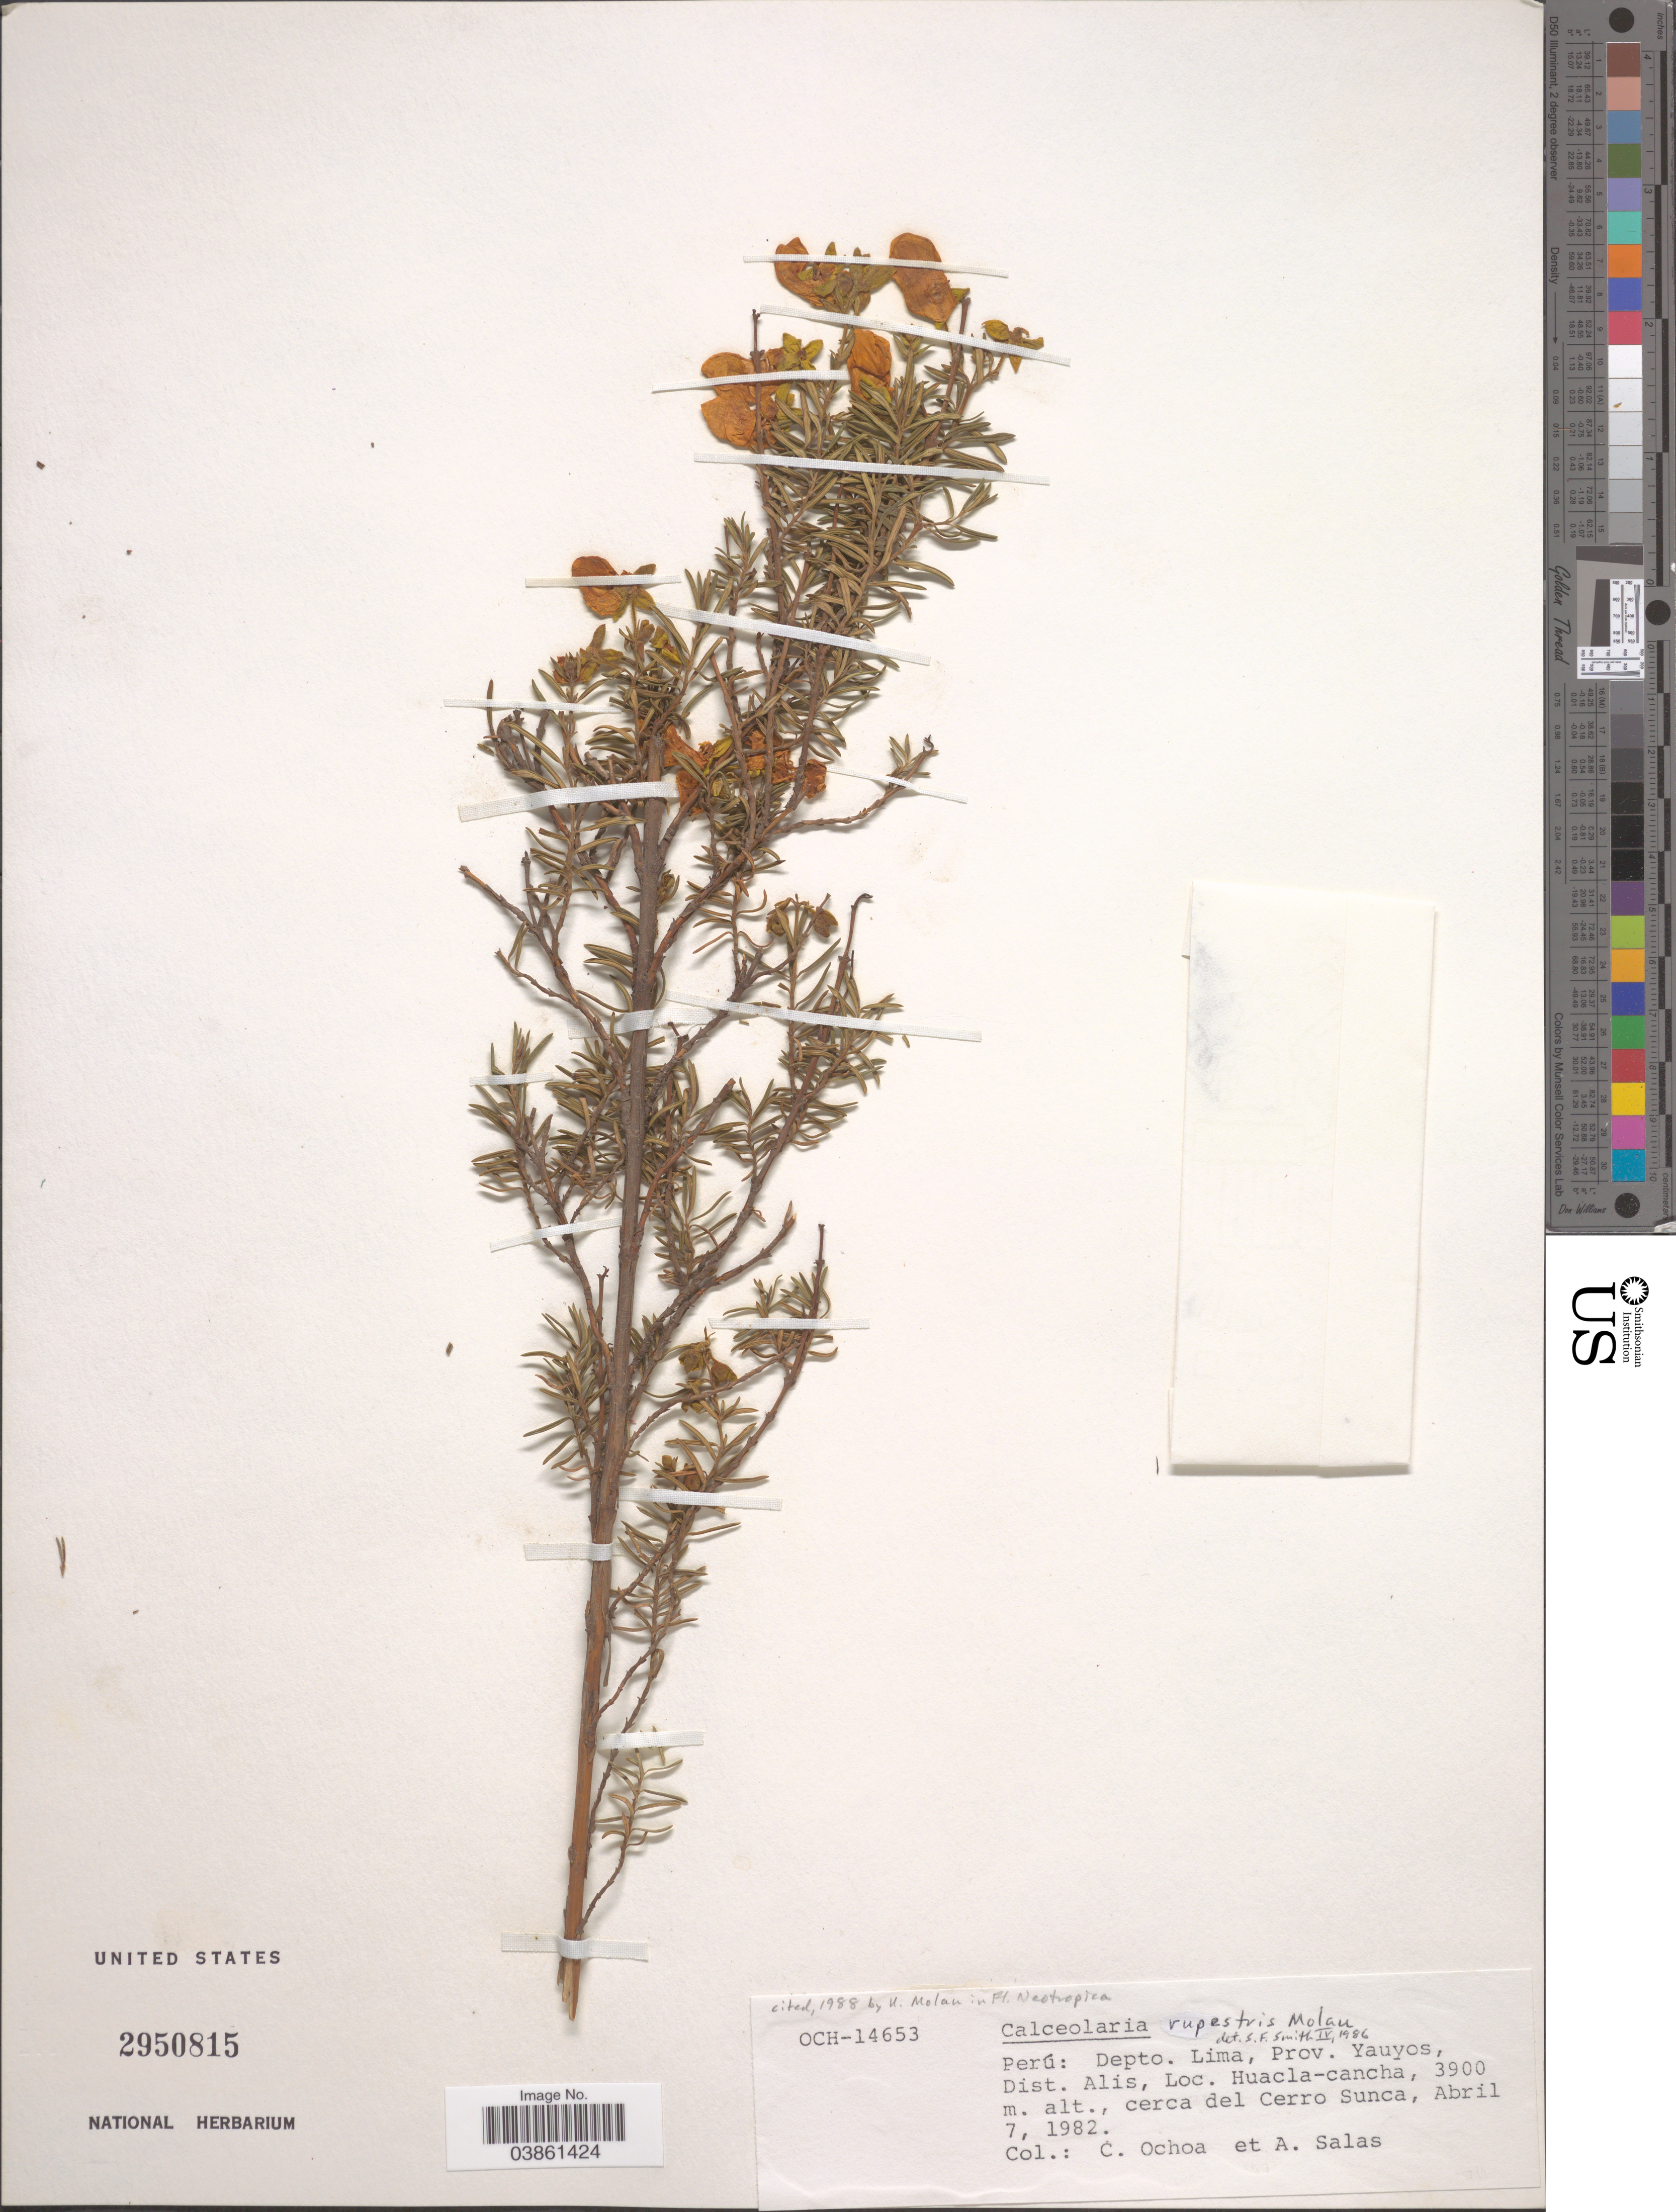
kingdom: Plantae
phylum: Tracheophyta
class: Magnoliopsida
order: Lamiales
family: Calceolariaceae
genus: Calceolaria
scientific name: Calceolaria rupestris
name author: Molau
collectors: C. Ochoa & A. Salsas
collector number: OCH-14653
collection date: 1982-04-07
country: Peru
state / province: Lima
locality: Depto. Lima, Prov. Yauyos, Dist. Alis, Loc. Huacla-cancha, cerca del Cerro Sunca.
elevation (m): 3900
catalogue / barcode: US 2950815